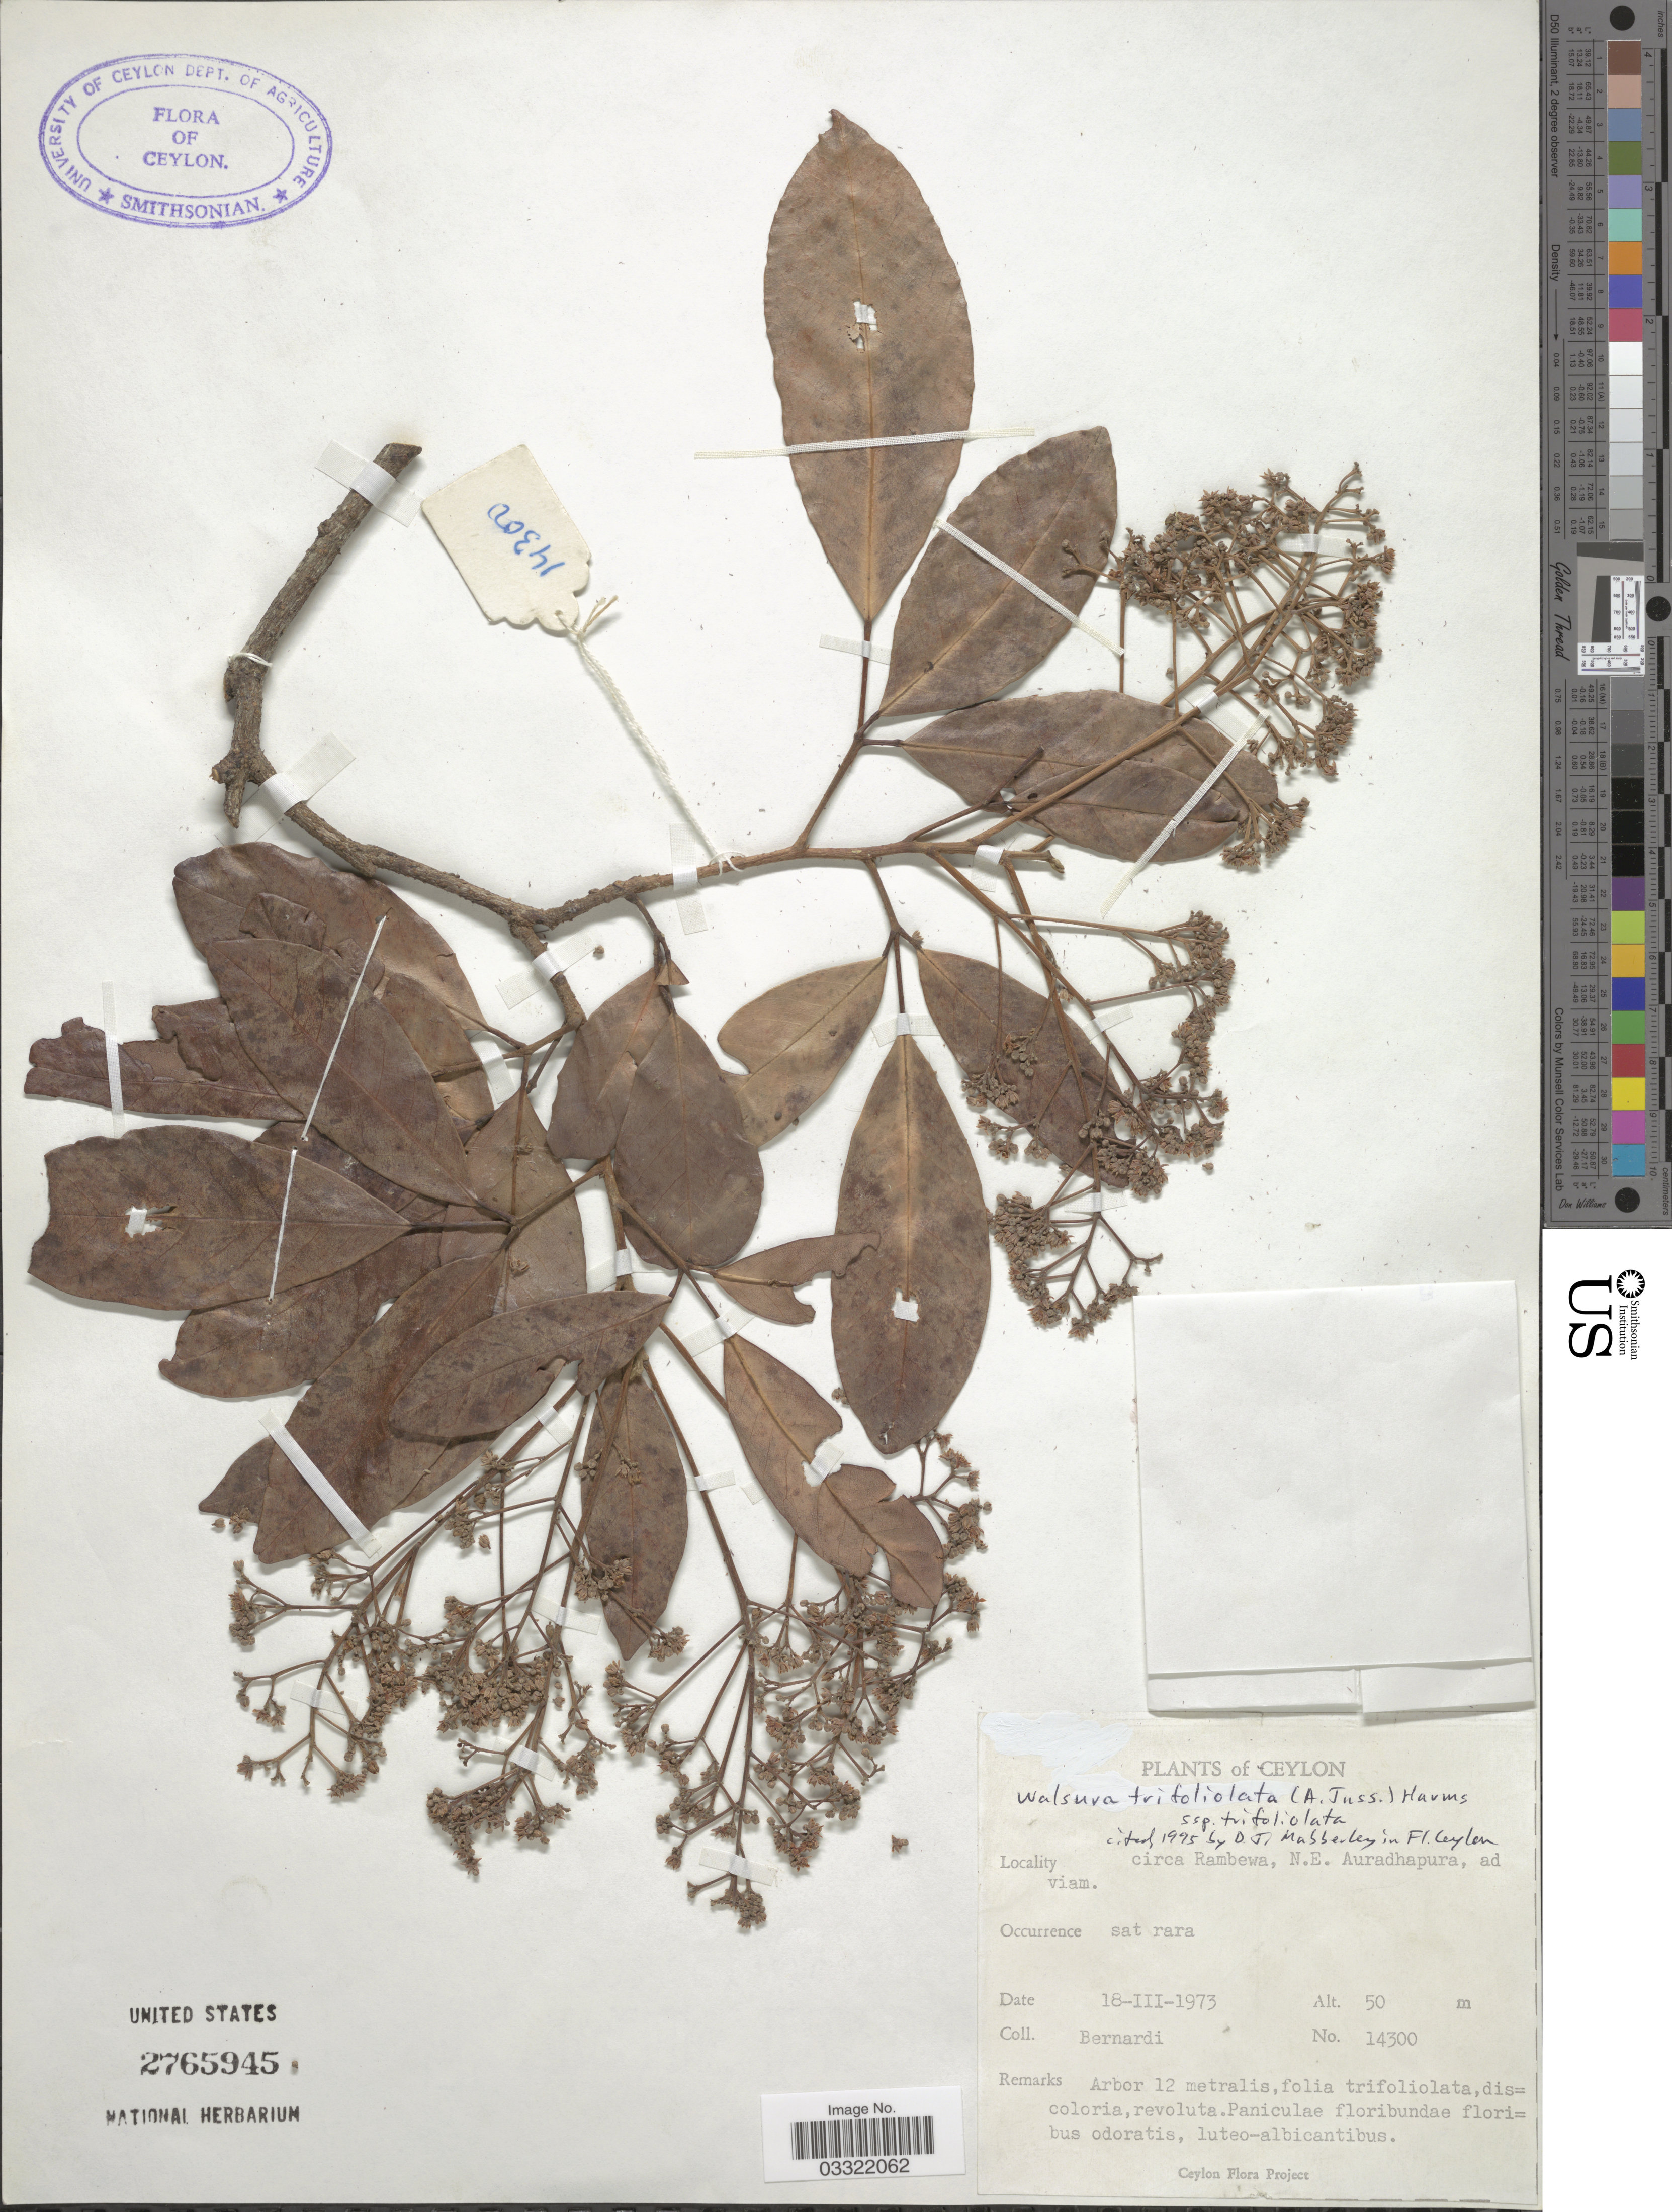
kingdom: Plantae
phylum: Tracheophyta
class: Magnoliopsida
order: Sapindales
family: Meliaceae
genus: Walsura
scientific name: Walsura trifoliolata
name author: (A. Juss.) Harms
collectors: Bernardi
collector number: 14300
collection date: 1973-03-18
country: Sri Lanka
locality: Ceylon, Circa Rambewa, N.E. Anuradhapura, ad viam.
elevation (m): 50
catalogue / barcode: US 2765945